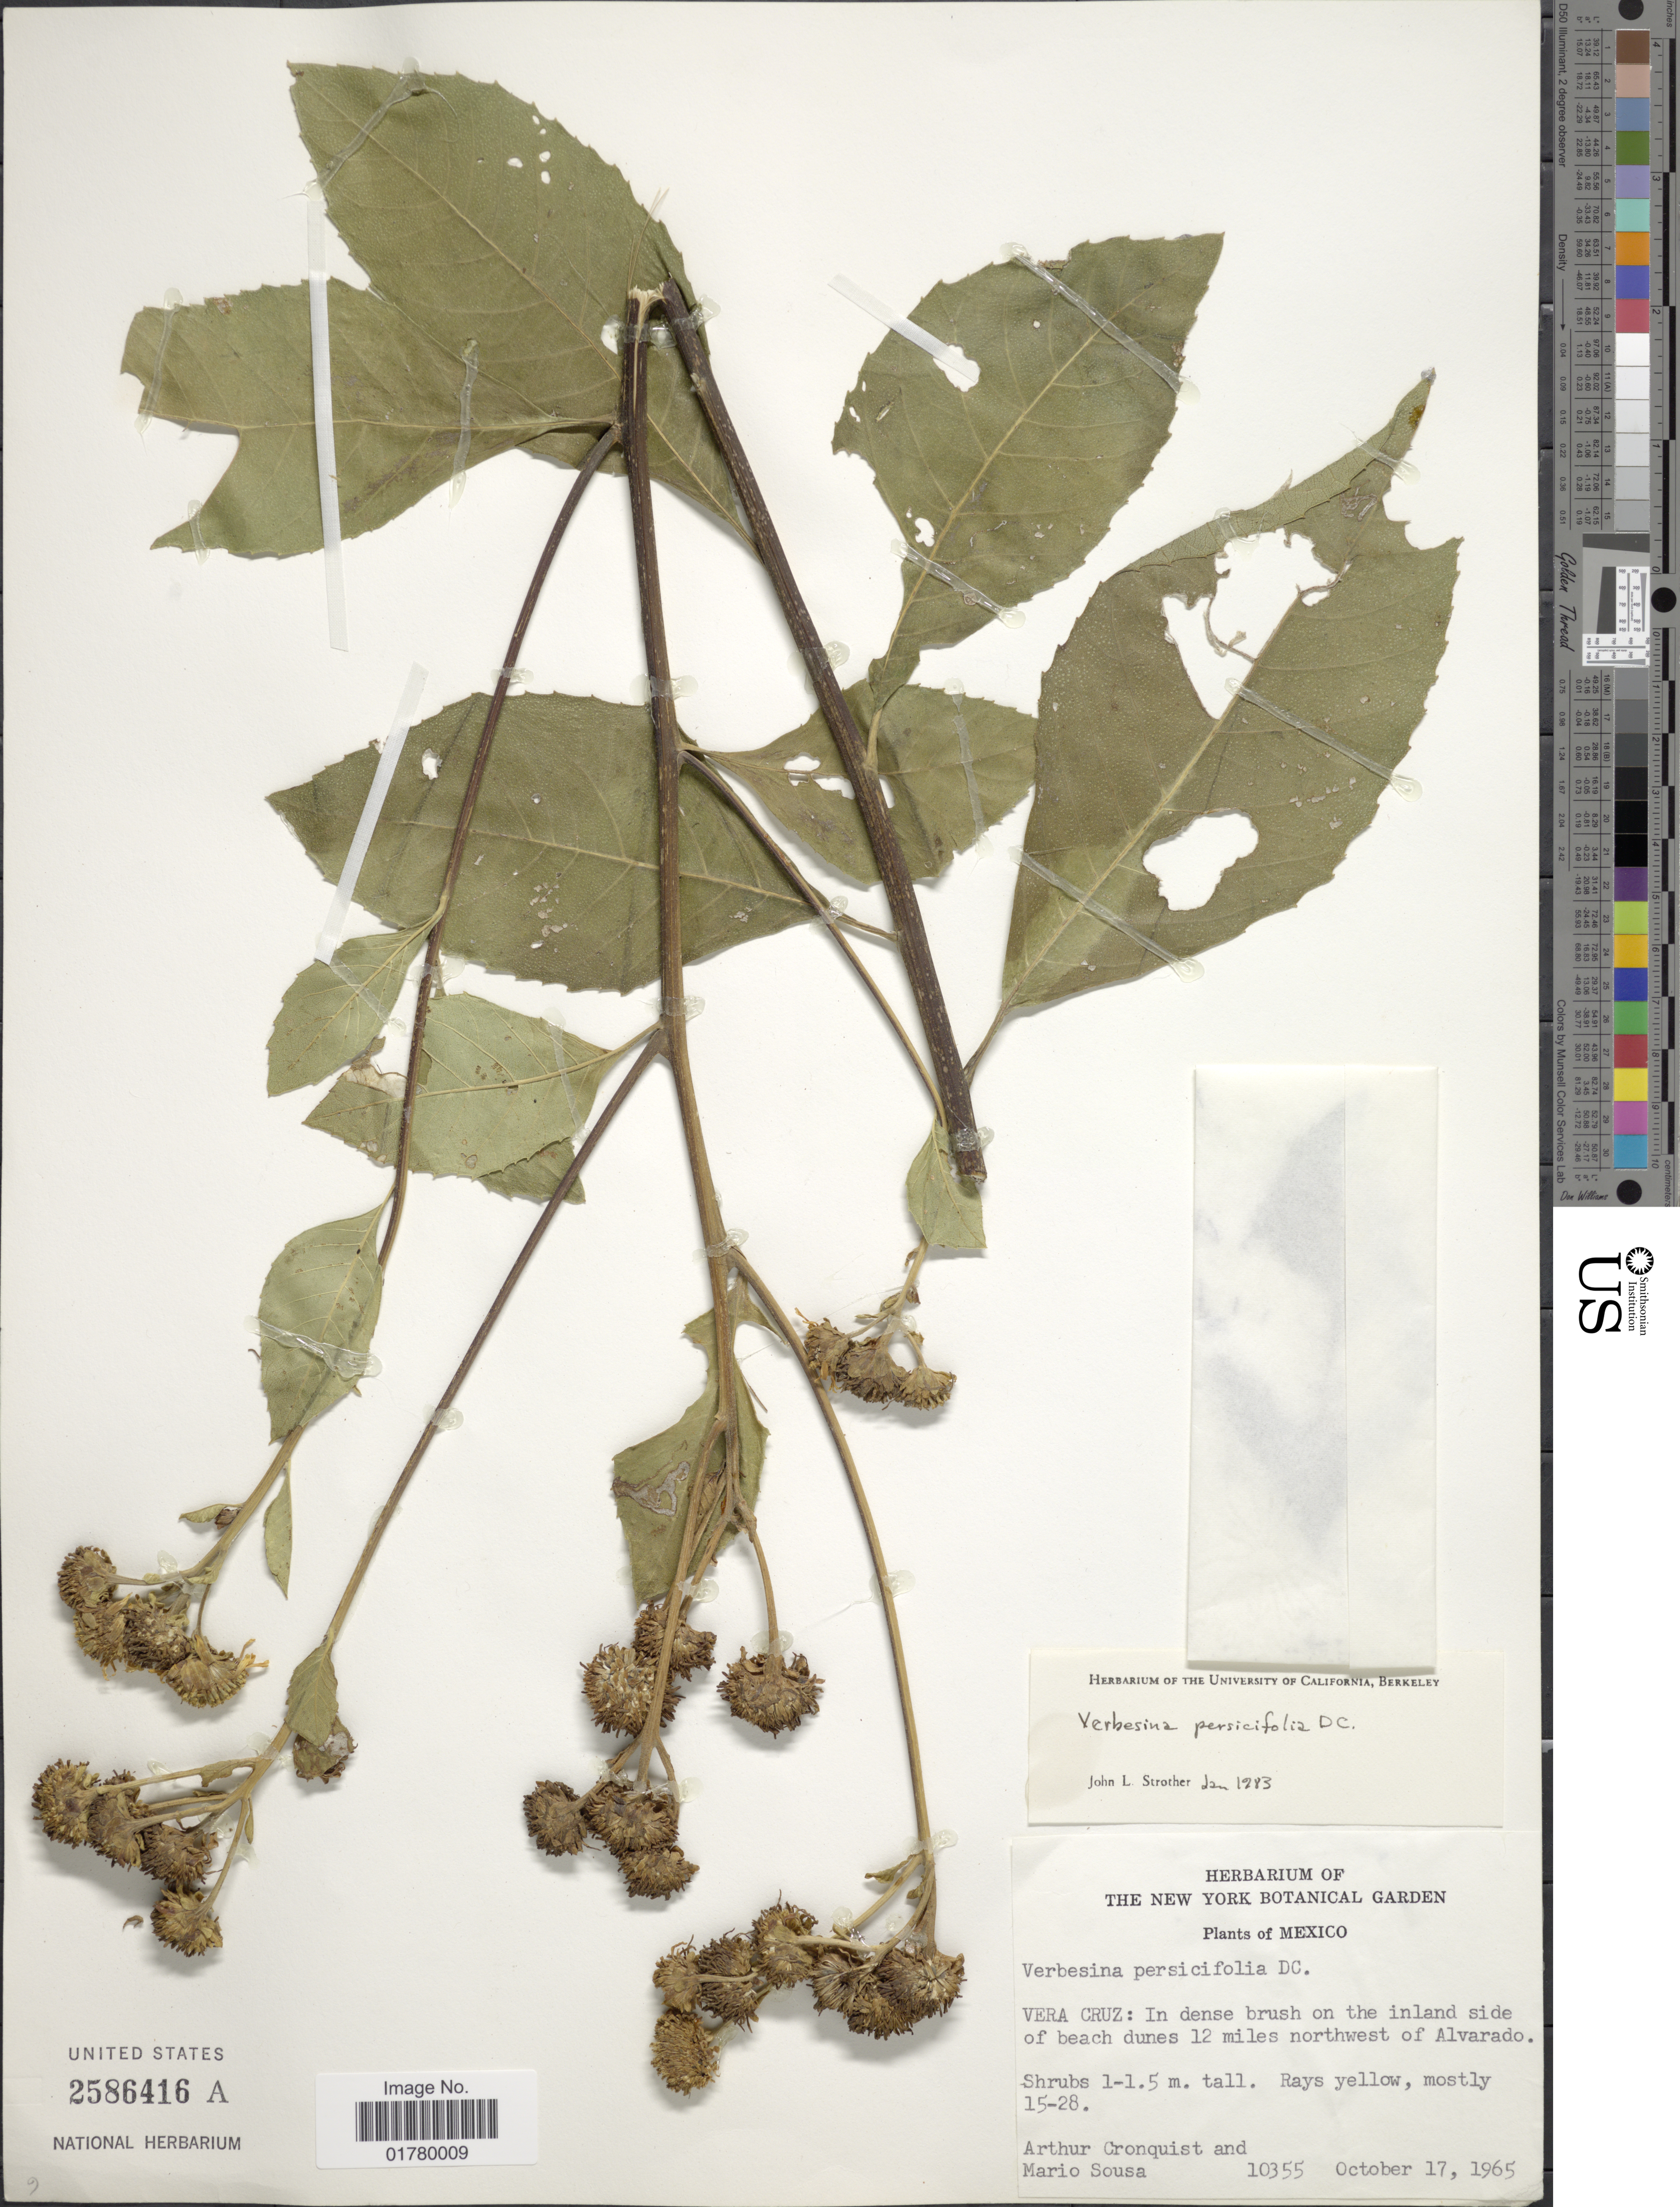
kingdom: Plantae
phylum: Tracheophyta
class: Magnoliopsida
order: Asterales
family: Asteraceae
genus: Verbesina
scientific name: Verbesina persicifolia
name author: DC.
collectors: A. J. Cronquist & M. Sousa S.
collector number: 10355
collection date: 1965-10-17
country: Mexico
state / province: Veracruz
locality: Vera Cruz: In dense brush on the inland side of beach dunes 12 miles northwest of Alvarado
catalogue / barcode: US 2586416A